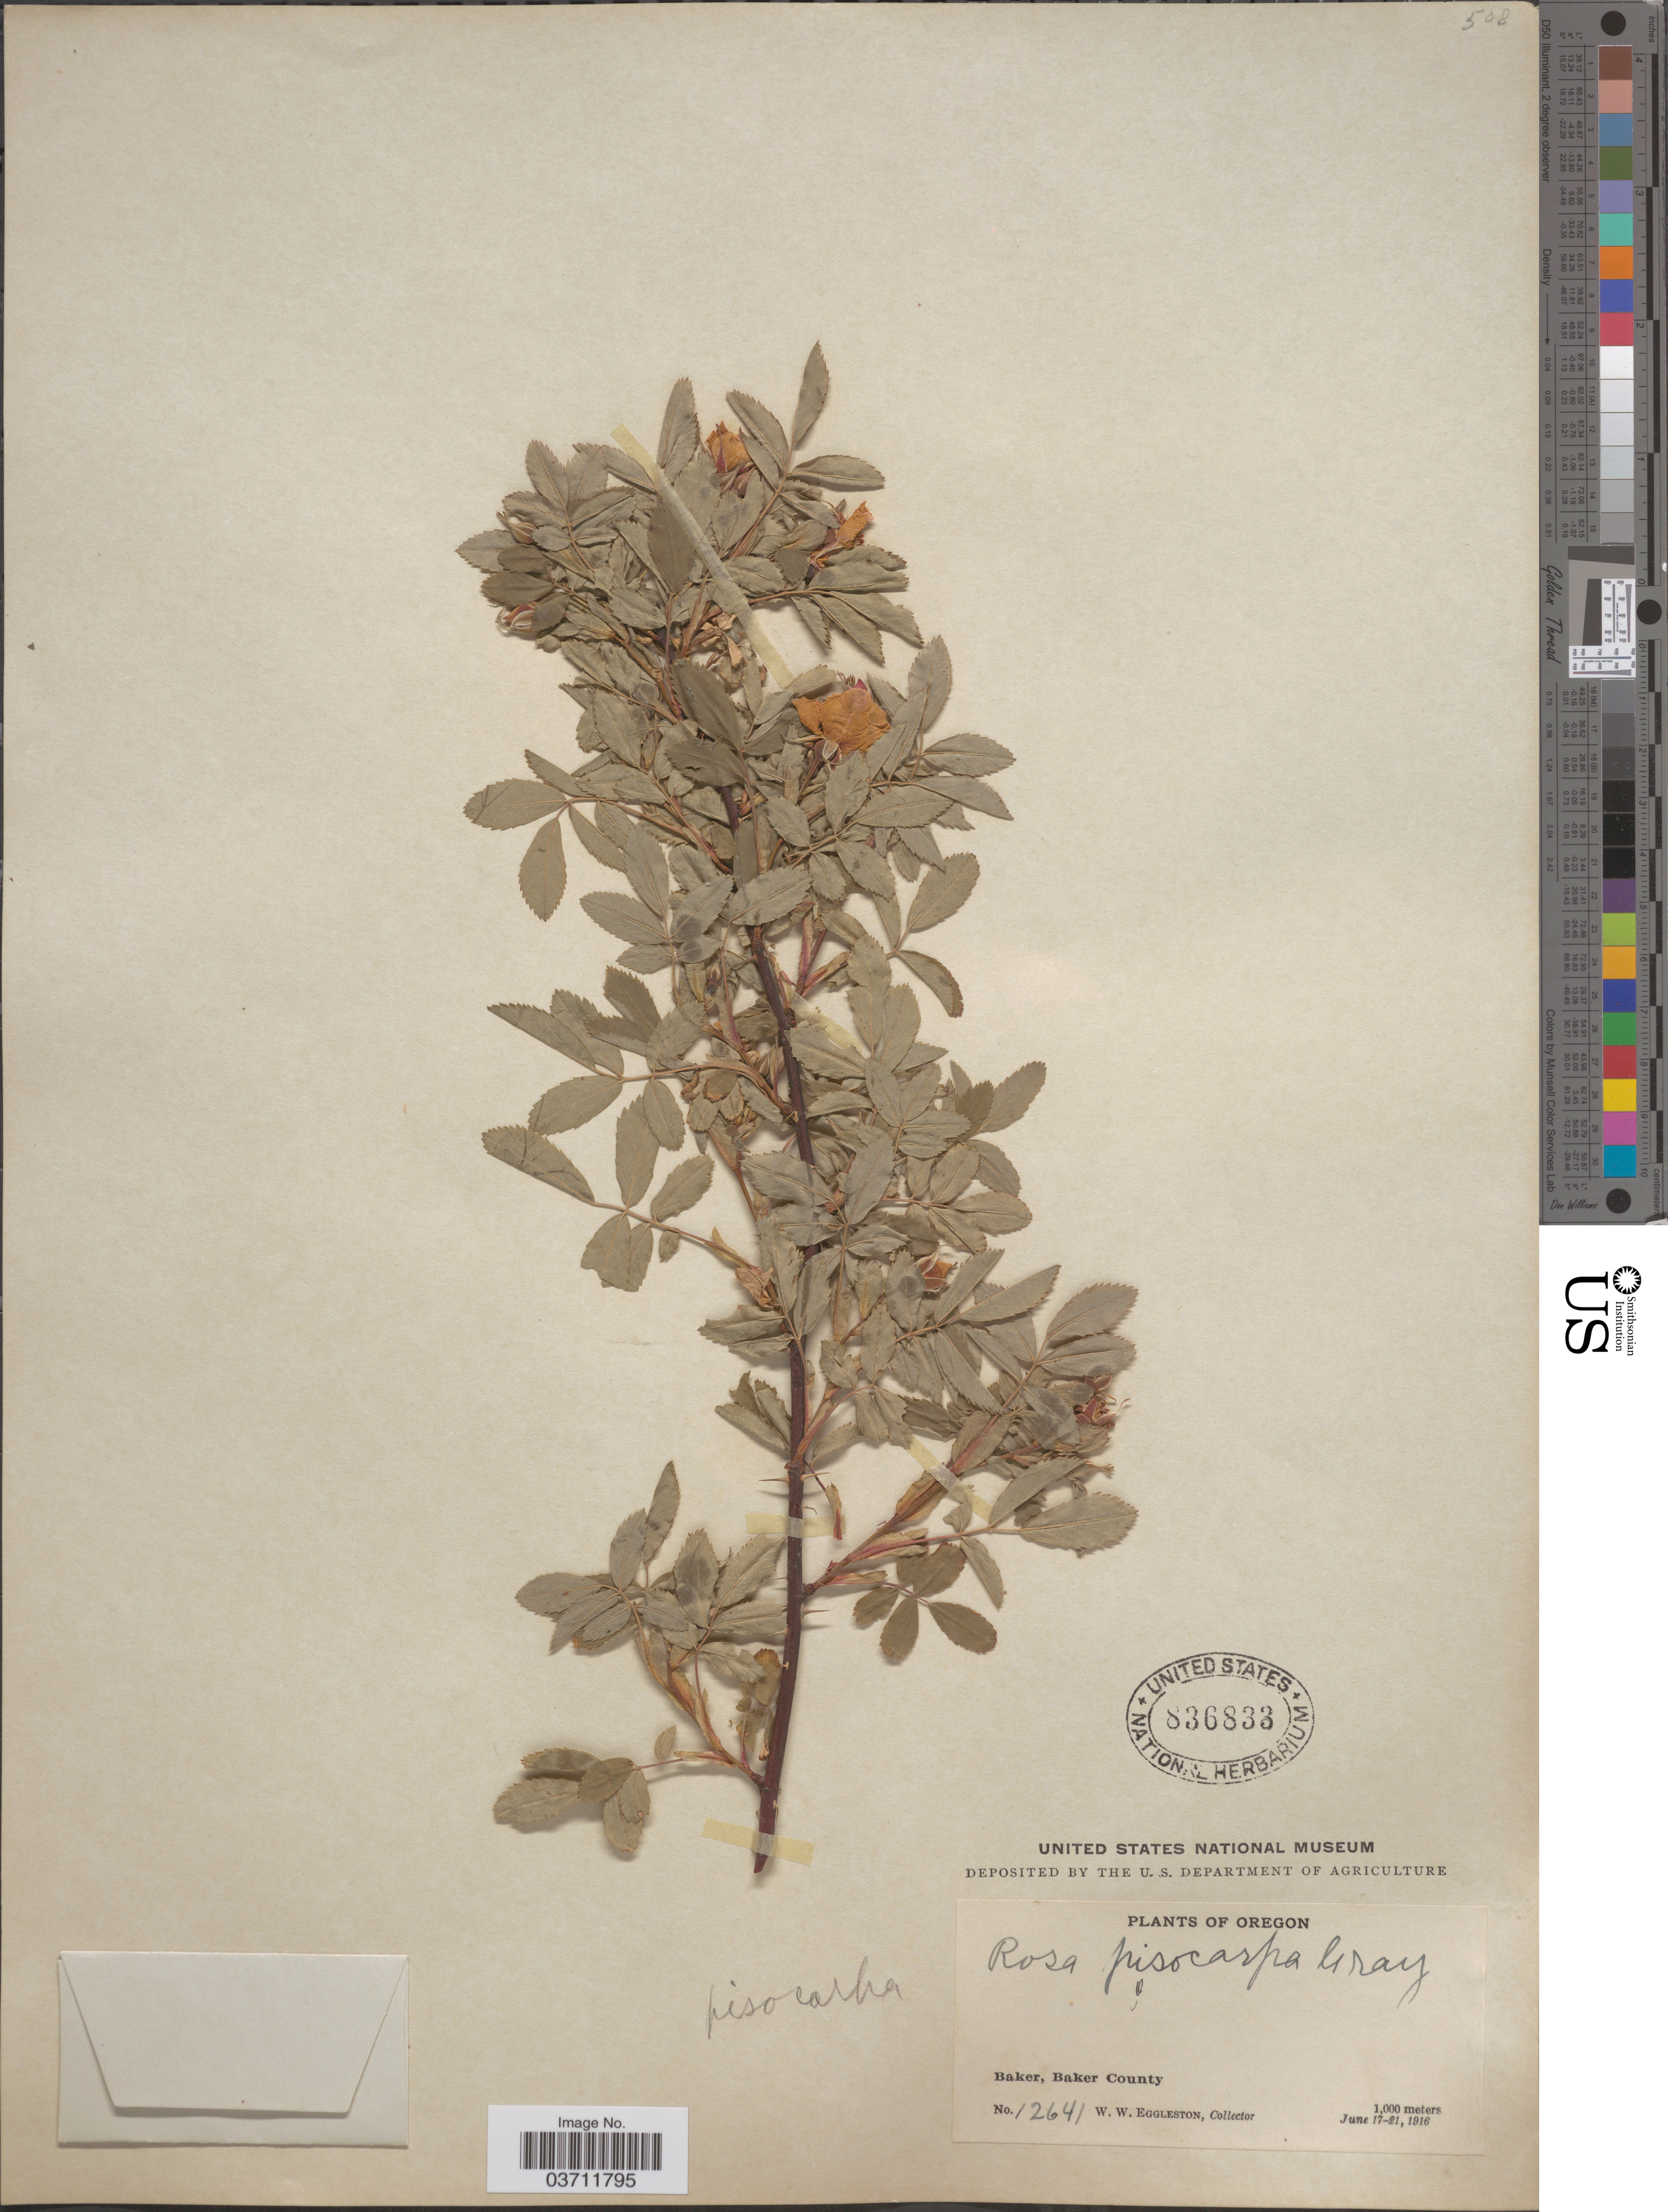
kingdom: Plantae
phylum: Tracheophyta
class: Magnoliopsida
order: Rosales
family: Rosaceae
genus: Rosa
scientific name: Rosa pisocarpa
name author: A. Gray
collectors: W. W. Eggleston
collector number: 12641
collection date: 1916-06-17/1916-06-21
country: United States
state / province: Oregon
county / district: Baker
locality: Baker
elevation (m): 1000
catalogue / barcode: US 836833